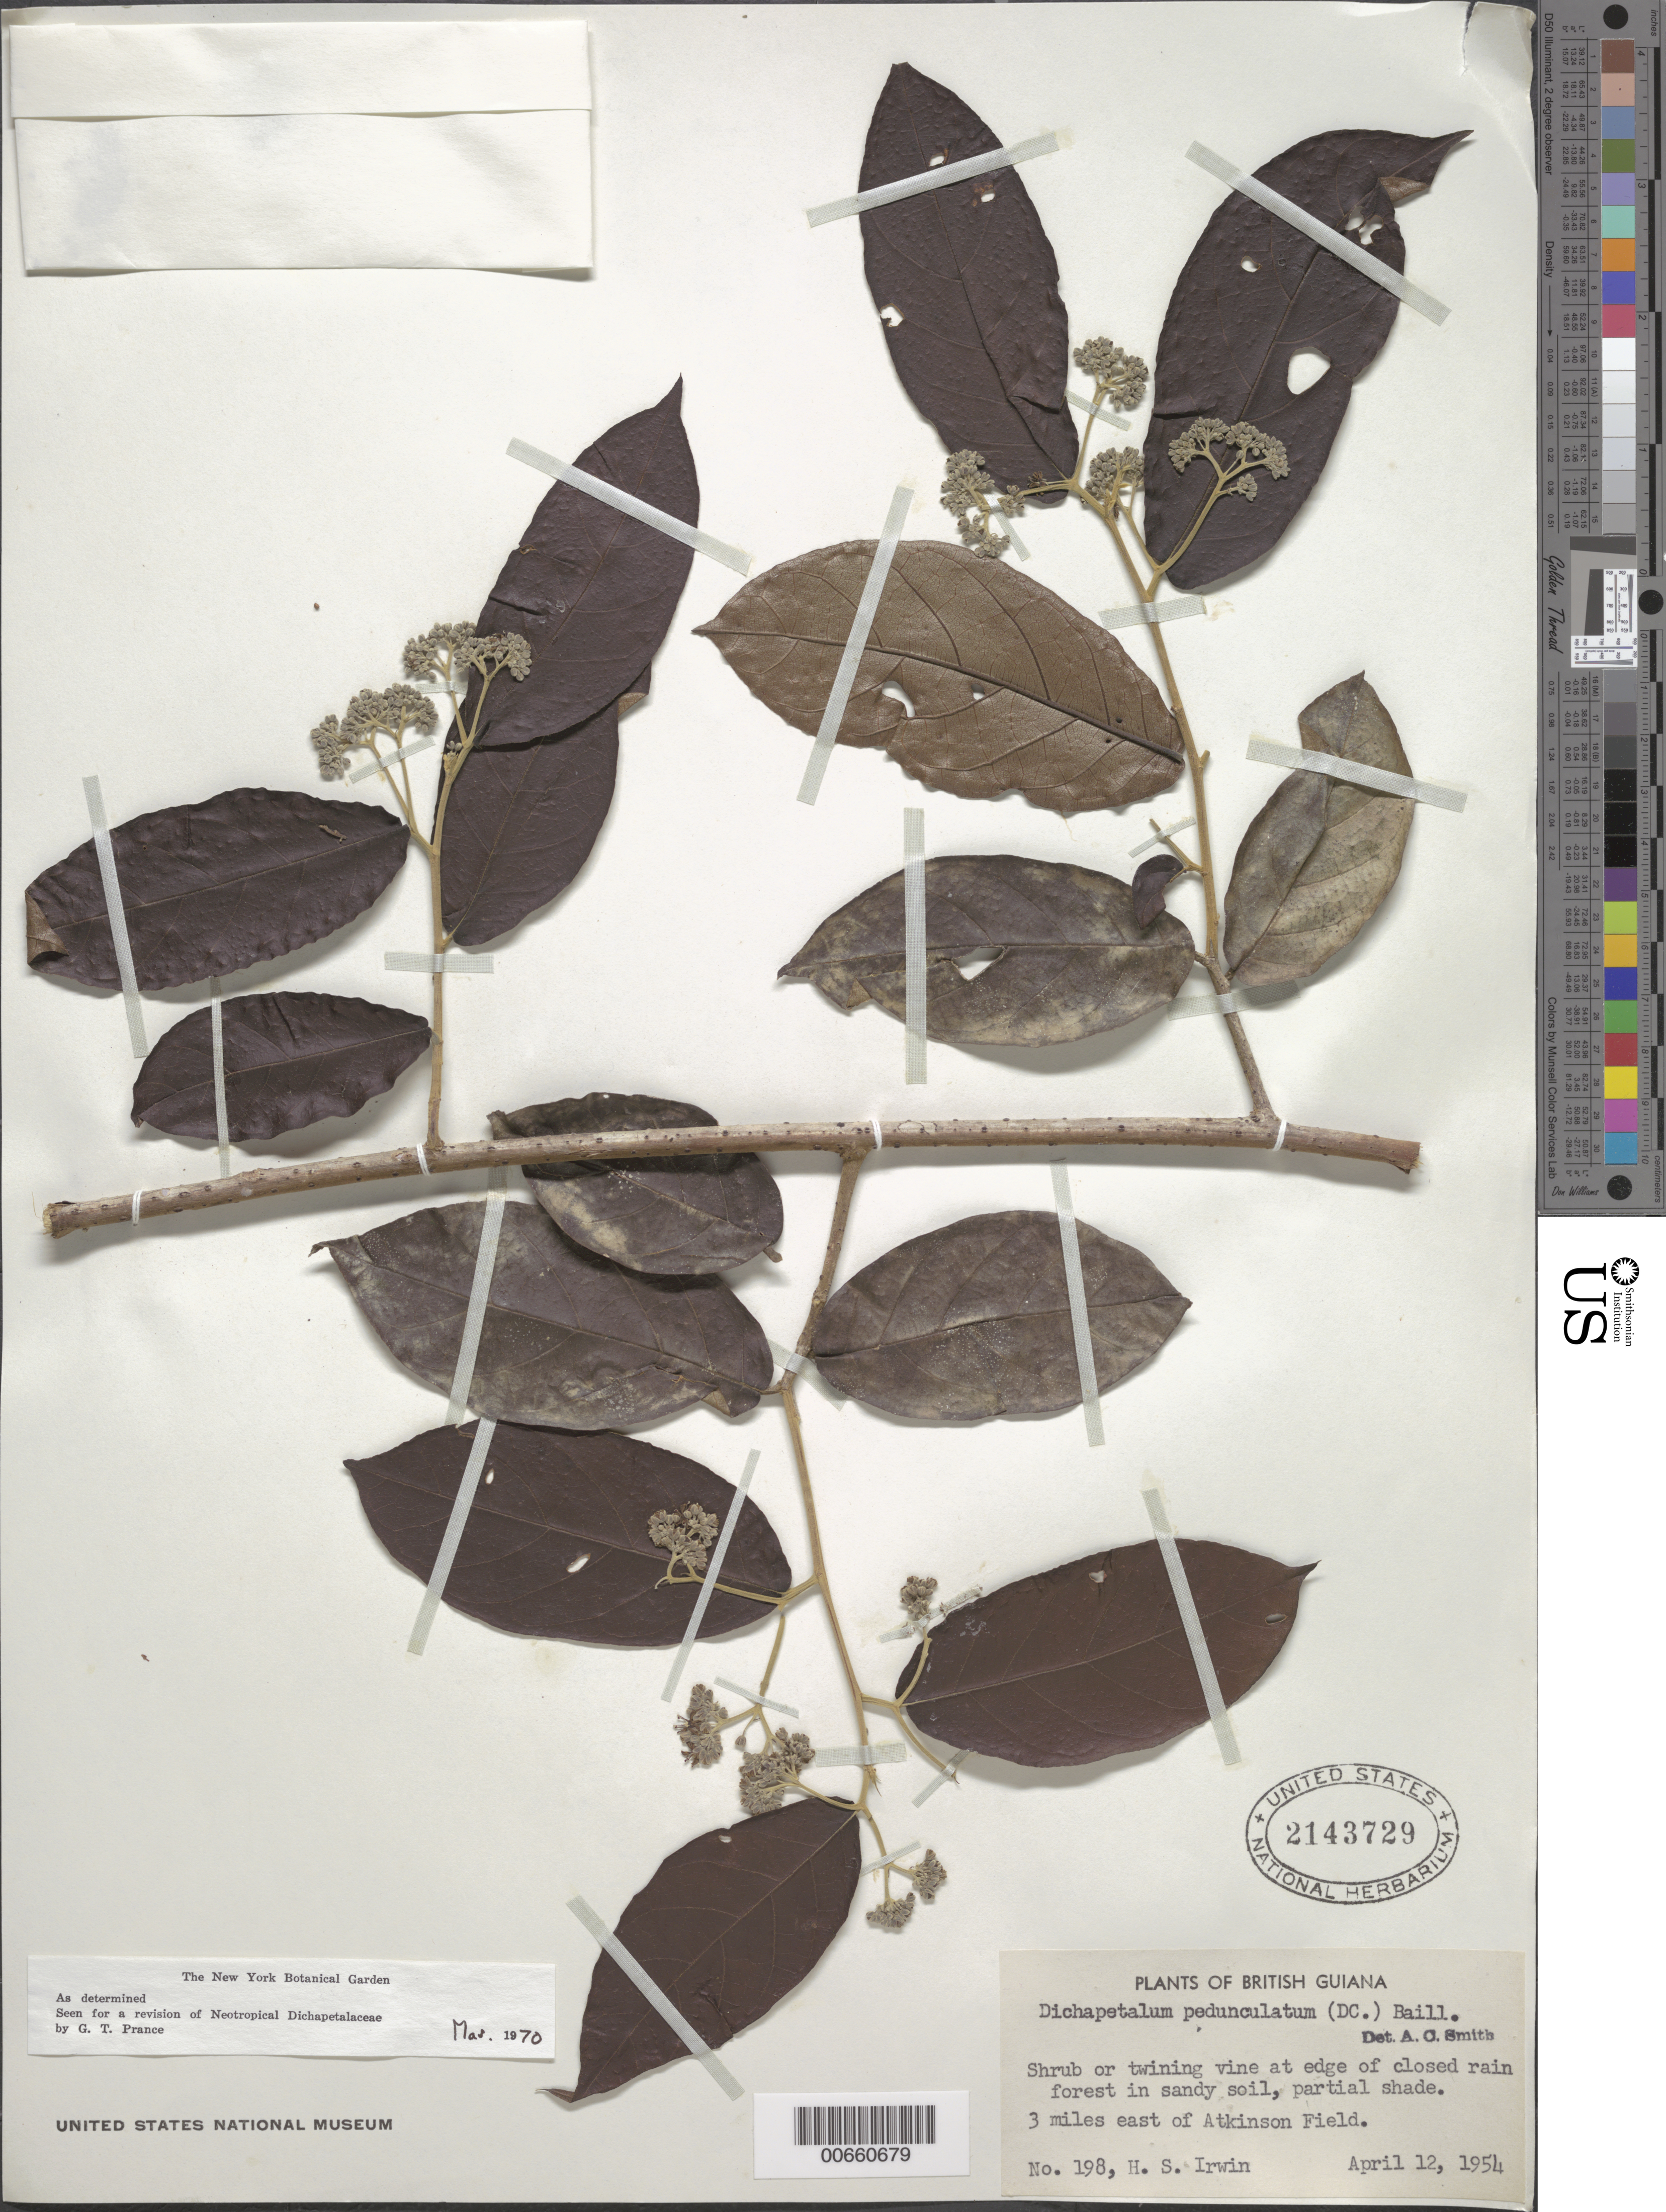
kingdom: Plantae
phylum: Tracheophyta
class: Magnoliopsida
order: Malpighiales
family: Dichapetalaceae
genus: Dichapetalum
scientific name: Dichapetalum pedunculatum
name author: (DC.) Baill.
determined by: Prance, G. T.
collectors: H. Irwin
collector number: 198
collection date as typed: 12-Apr-54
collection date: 1954-04-12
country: Guyana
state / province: Demerara-Mahaica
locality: Atkinson Field, 3 mi. E of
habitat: Edge of closed rain forest in sandy soil, partial shade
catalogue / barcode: US 2143729